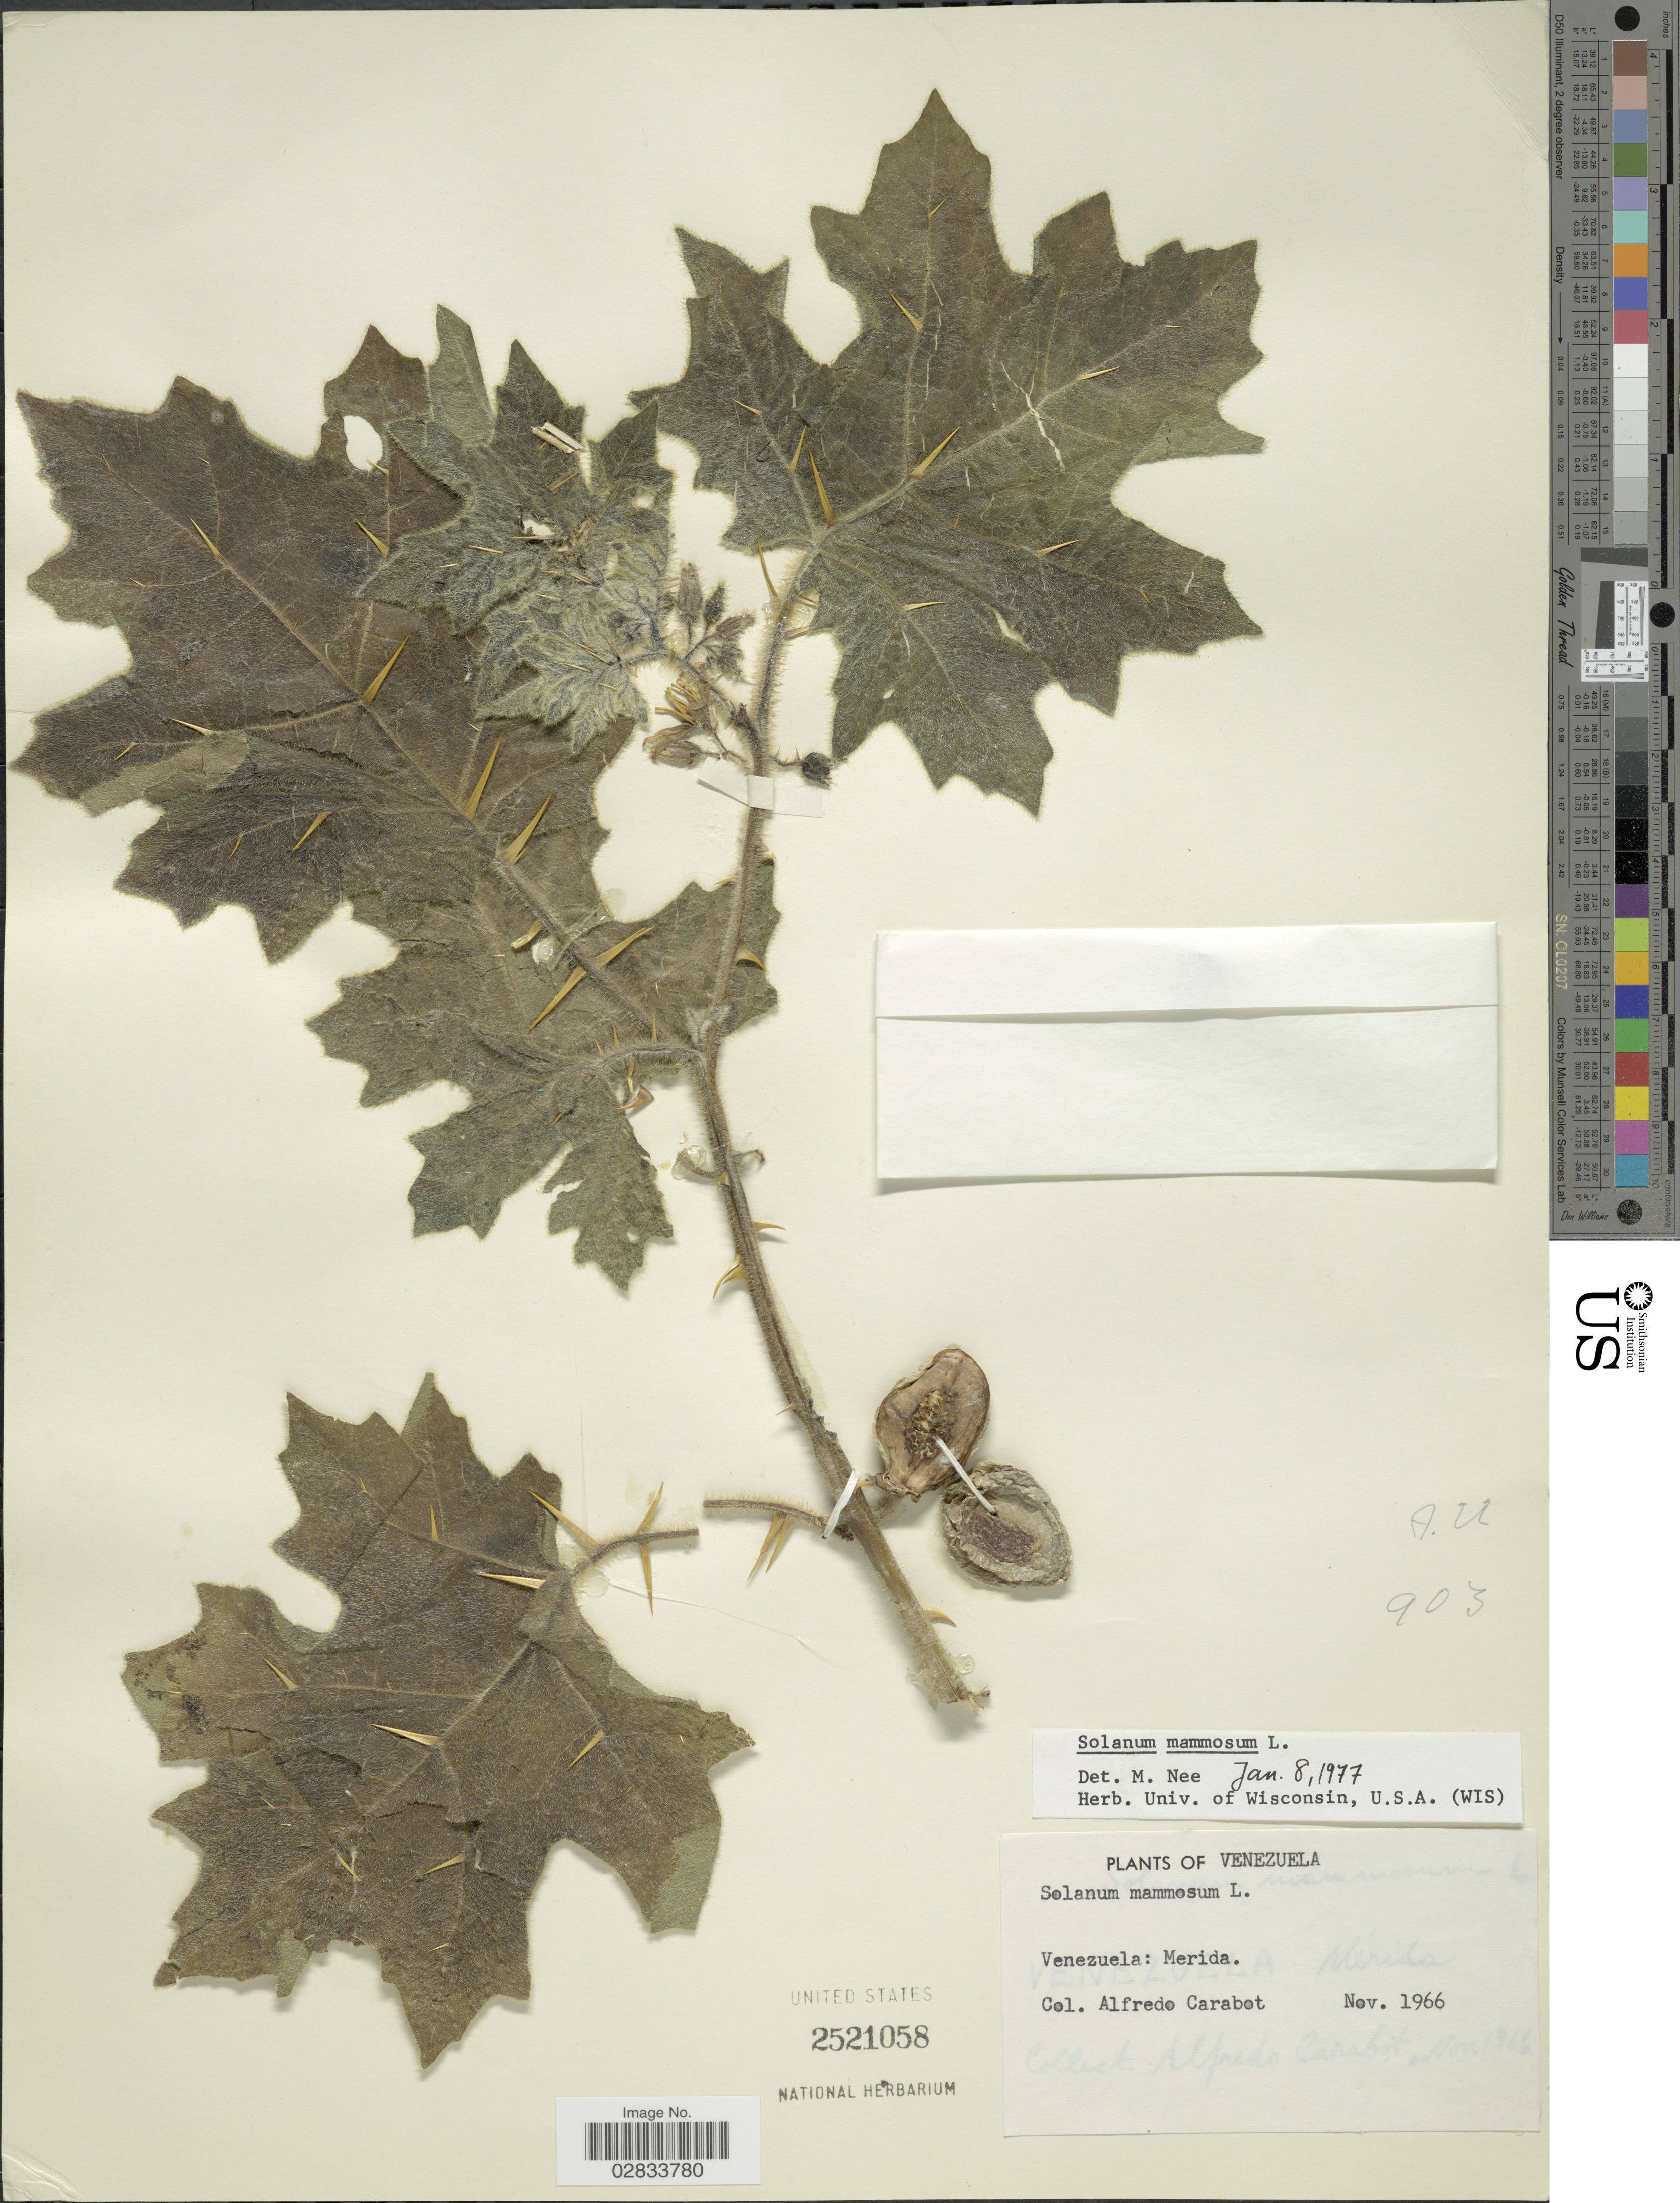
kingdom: Plantae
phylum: Tracheophyta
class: Magnoliopsida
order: Solanales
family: Solanaceae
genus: Solanum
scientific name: Solanum mammosum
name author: L.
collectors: A. Carabot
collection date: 1966-11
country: Venezuela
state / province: Mérida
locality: Venezuela: Merida.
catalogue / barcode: US 2521058